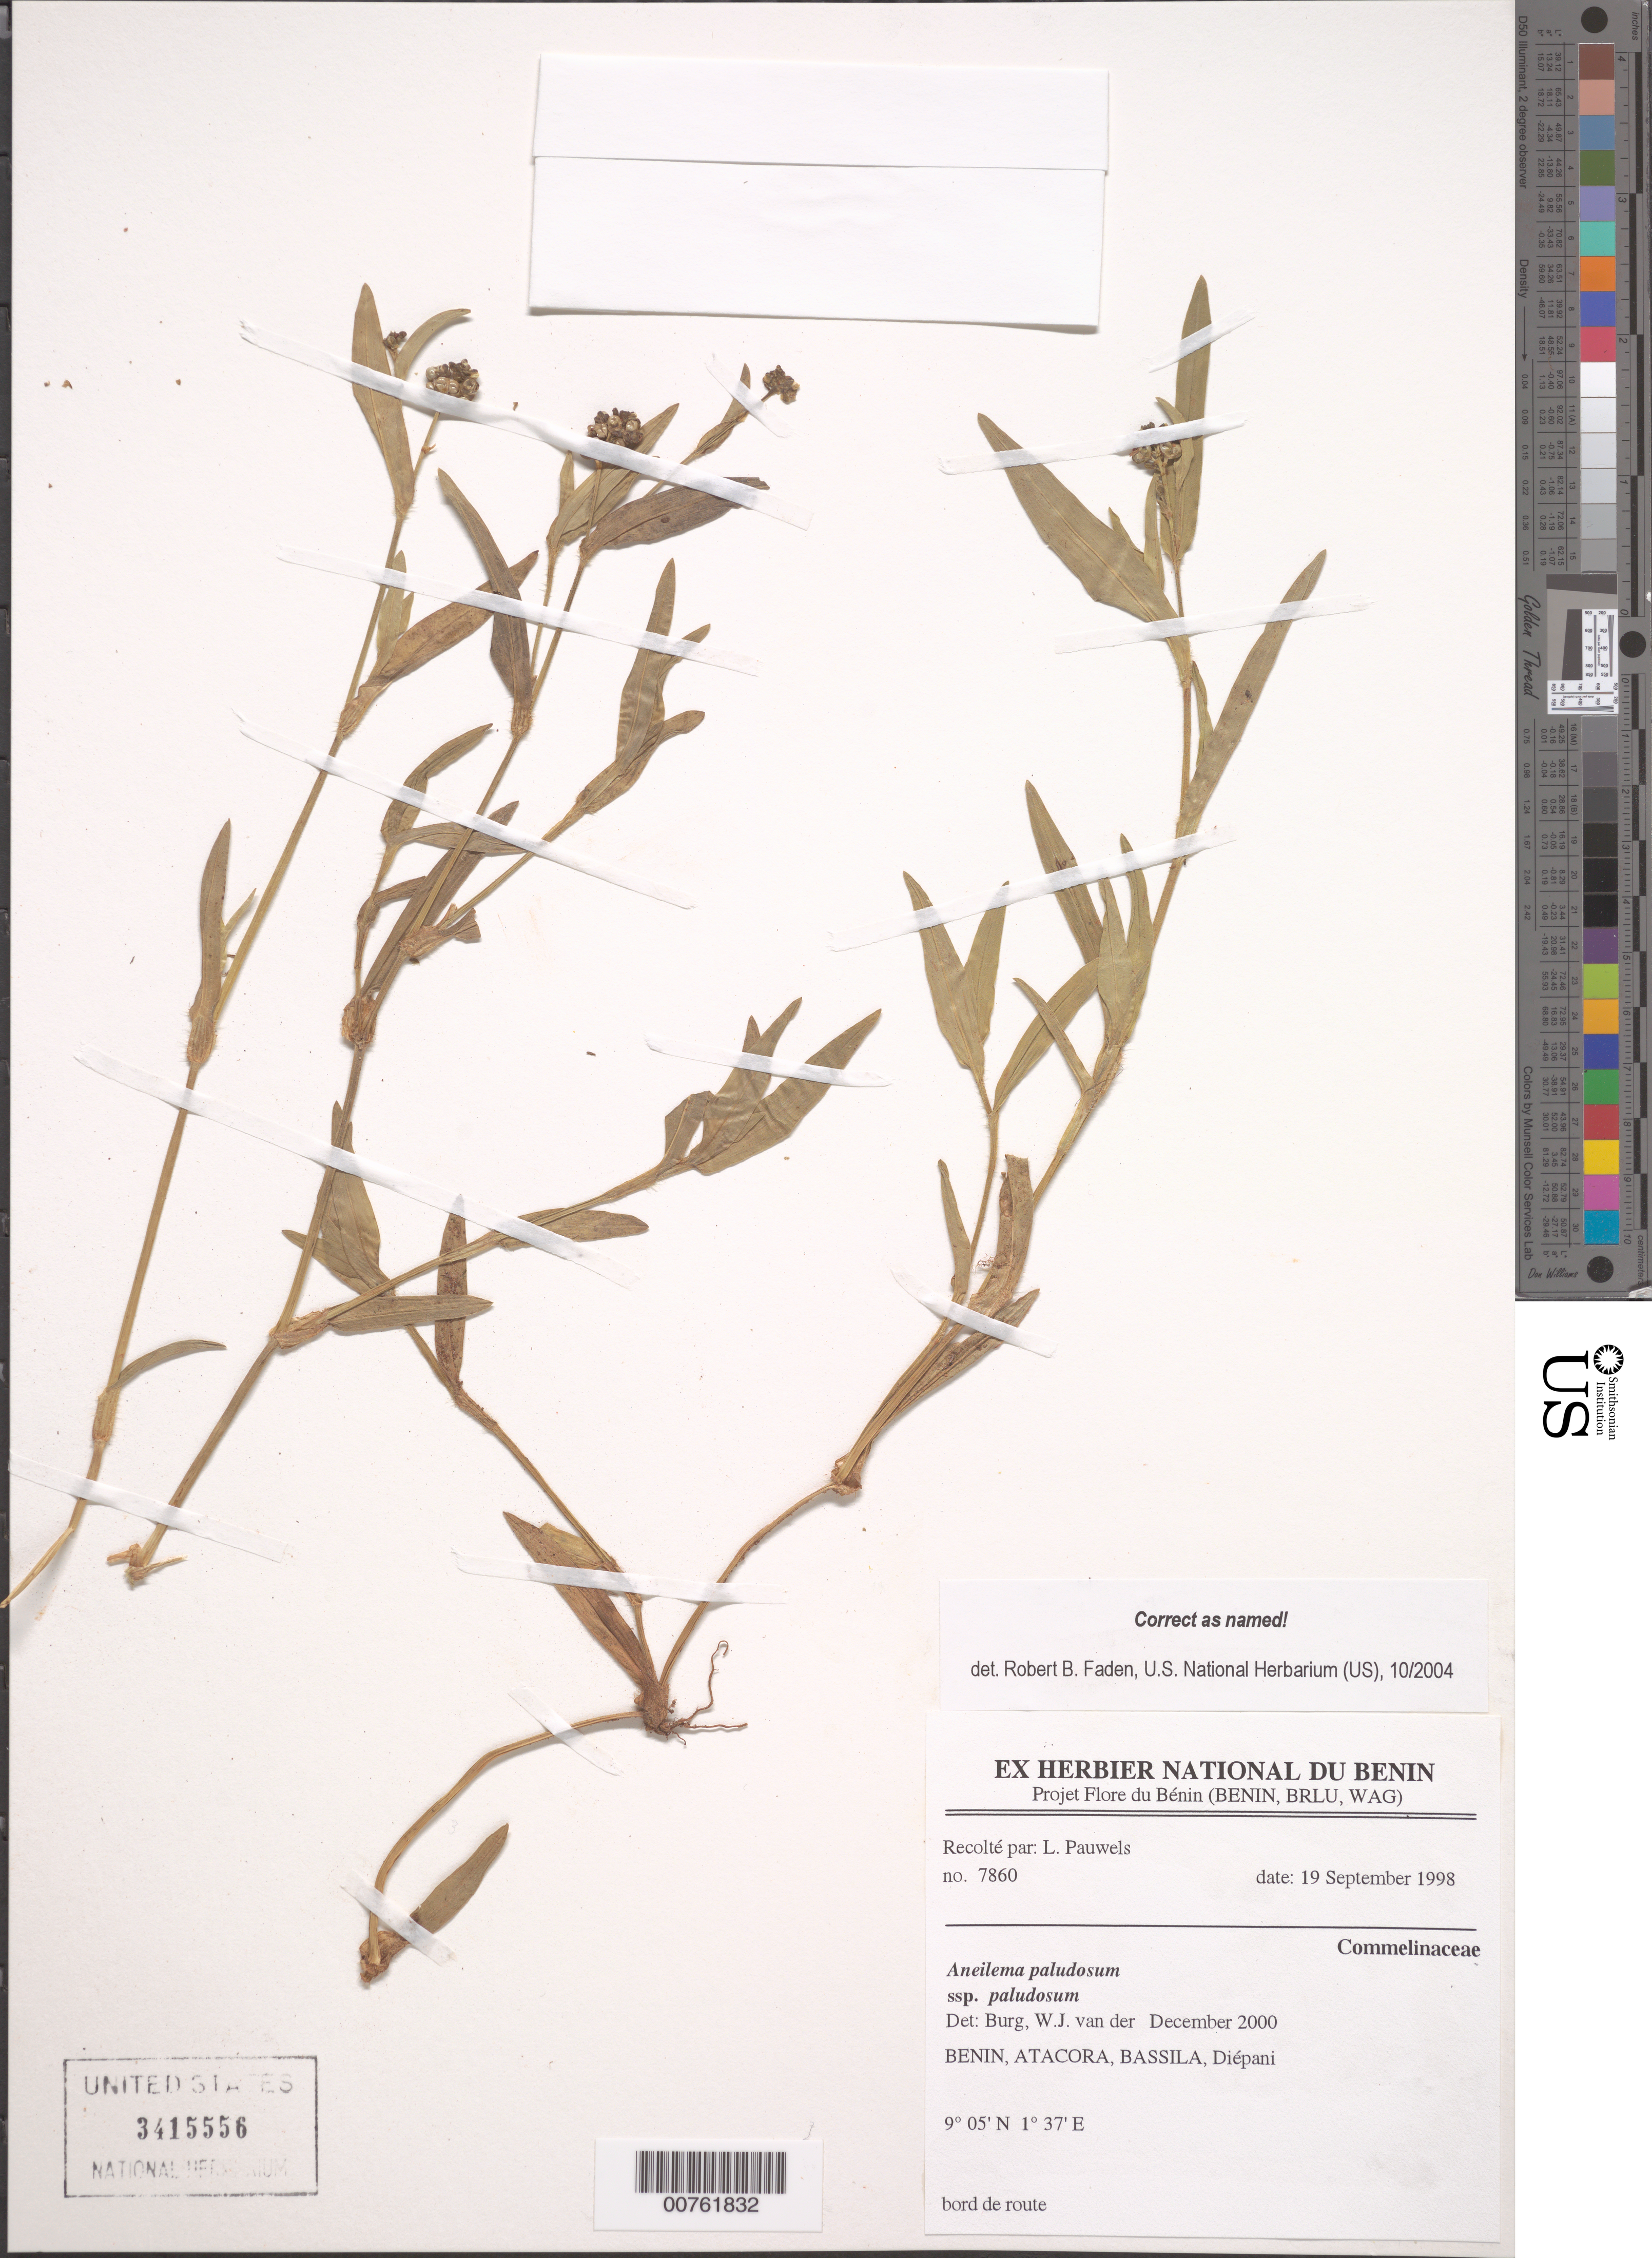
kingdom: Plantae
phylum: Tracheophyta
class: Liliopsida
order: Commelinales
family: Commelinaceae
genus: Aneilema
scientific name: Aneilema paludosum subsp. paludosum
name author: A. Chev.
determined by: Faden, Robert B., (US), Smithsonian Institution - National Museum of Natural History (UNITED STATES)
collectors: L. Pauwels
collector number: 7860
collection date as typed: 19 Sep 1998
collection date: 1998-09-19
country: Benin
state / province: Atakora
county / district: Bassila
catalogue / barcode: US 3415556